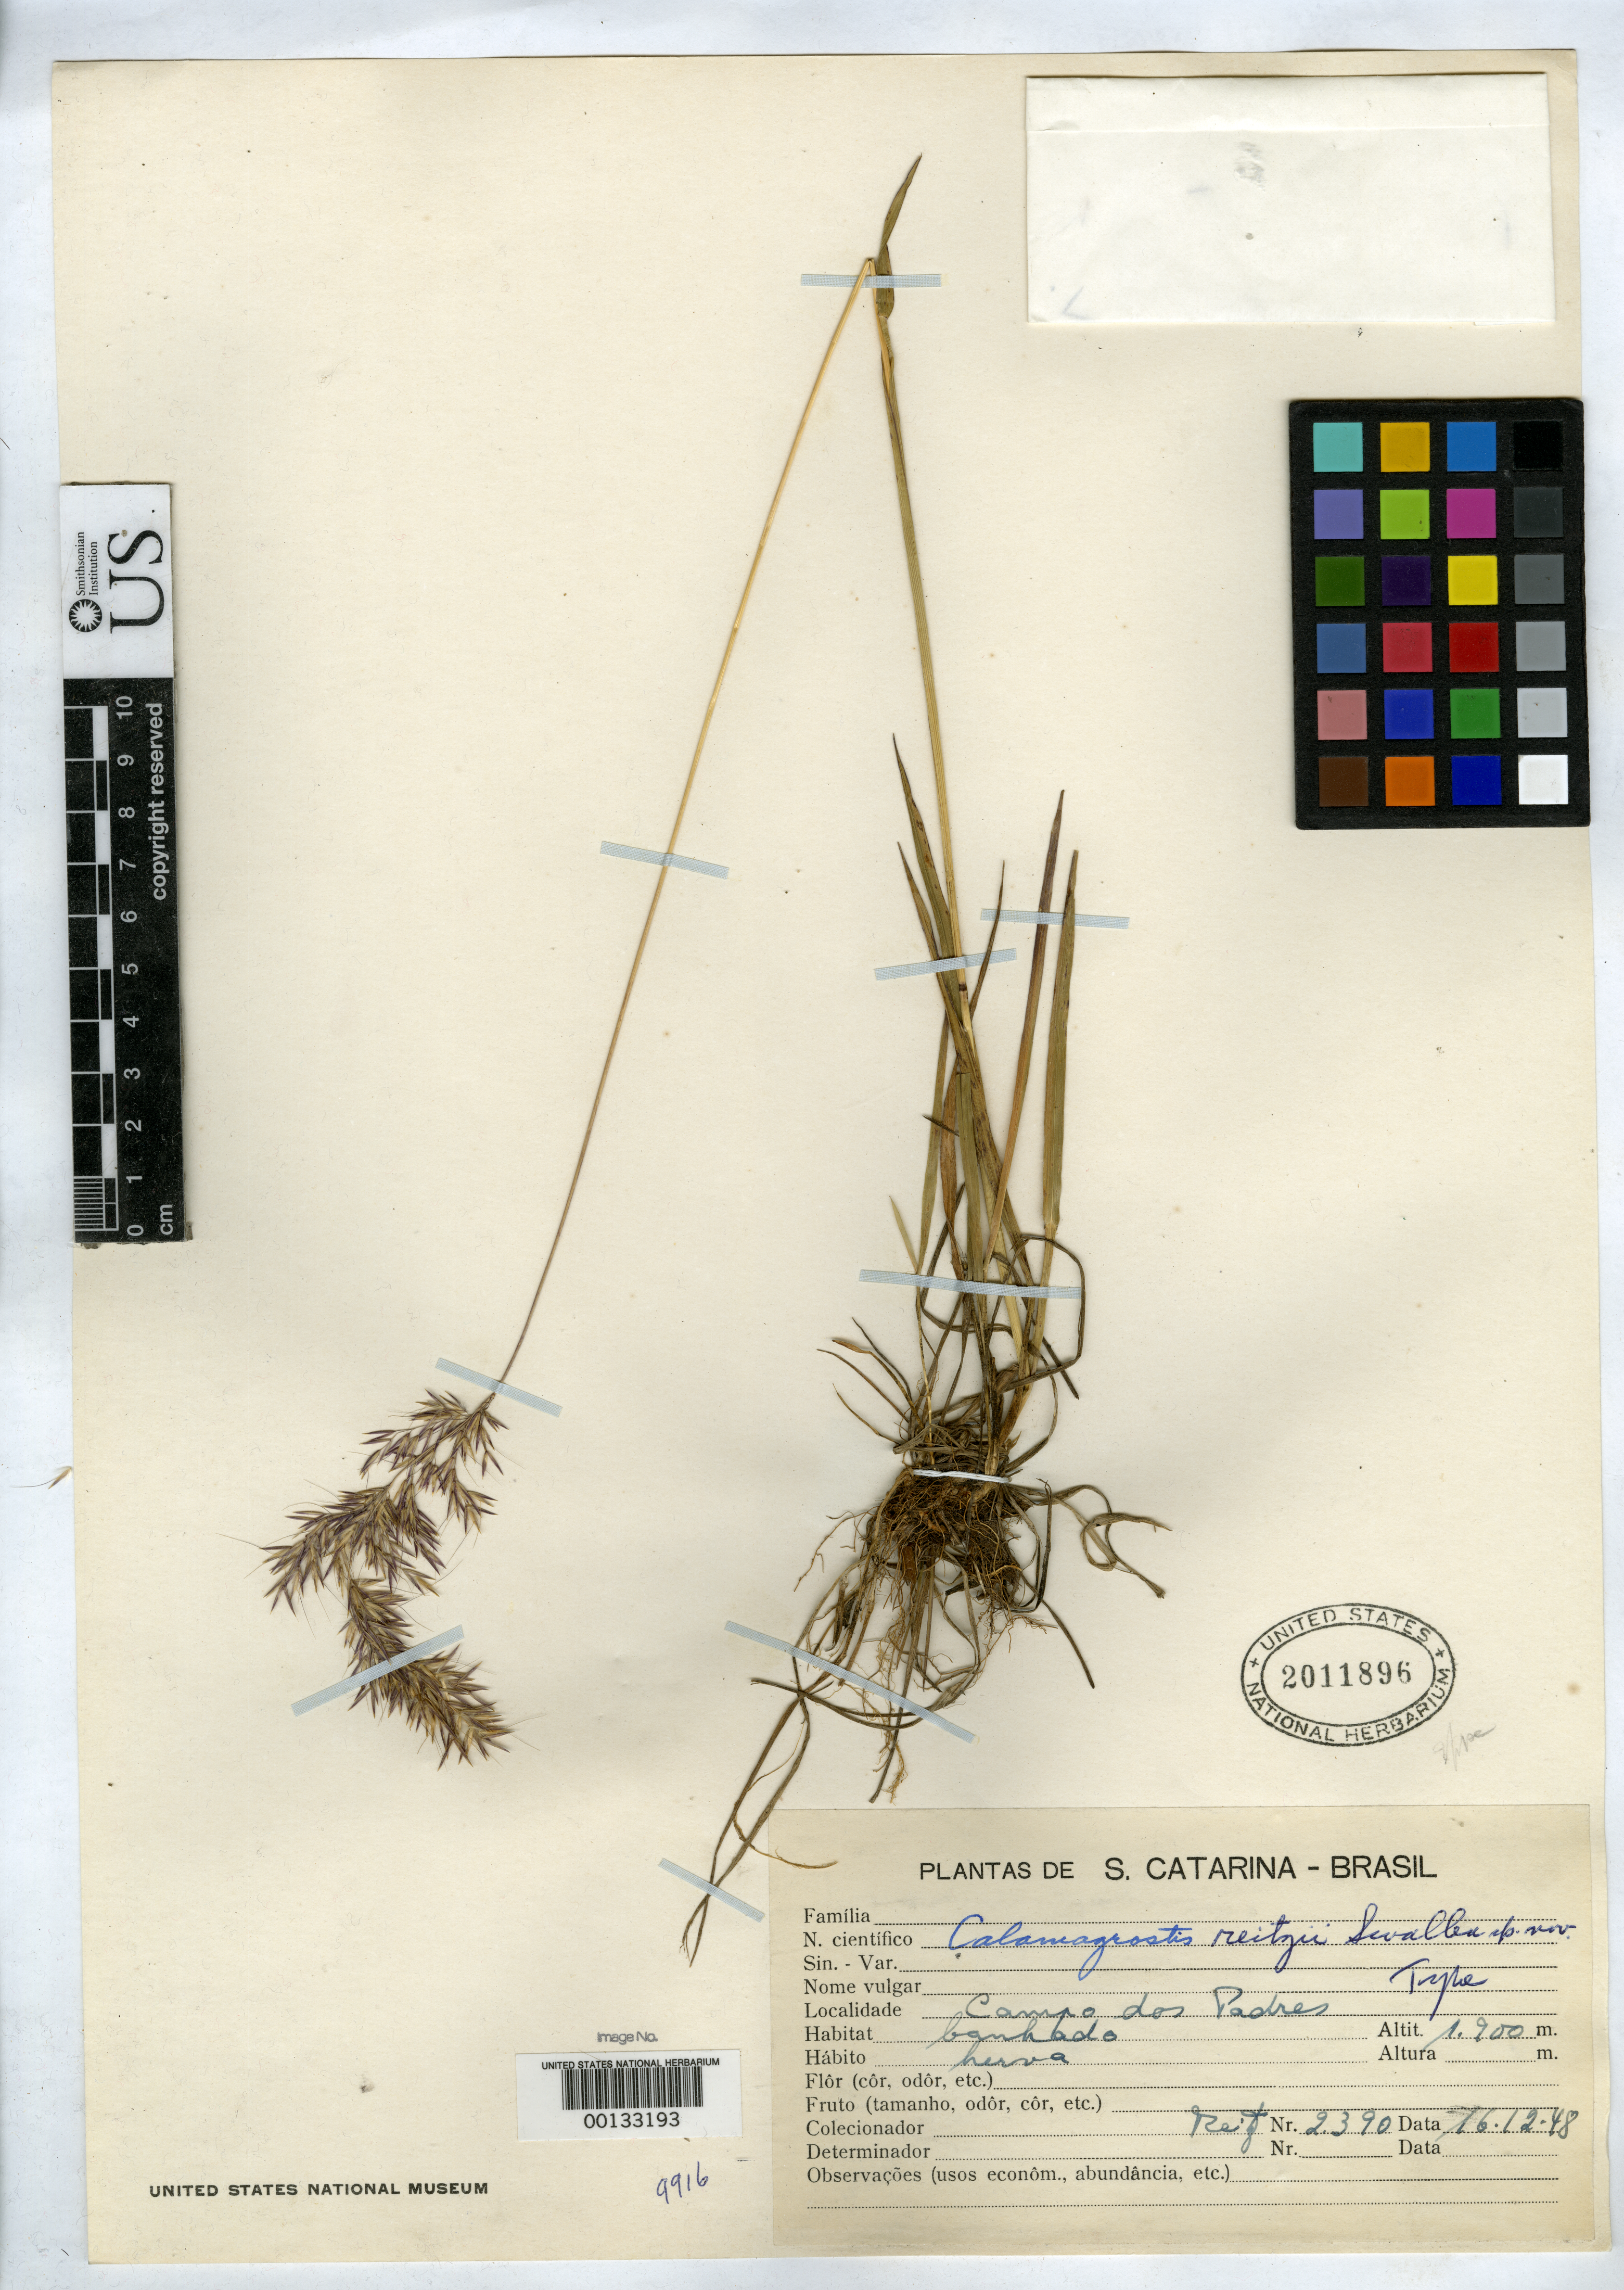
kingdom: Plantae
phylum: Tracheophyta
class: Liliopsida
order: Poales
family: Poaceae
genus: Calamagrostis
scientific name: Calamagrostis reitzii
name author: Swallen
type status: Holotype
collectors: R. Reitz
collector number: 2390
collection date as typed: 16 Dec 1948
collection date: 1948-12-16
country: Brazil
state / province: Santa Catarina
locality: Campo dos Padres.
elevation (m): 1900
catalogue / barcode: US 2011896